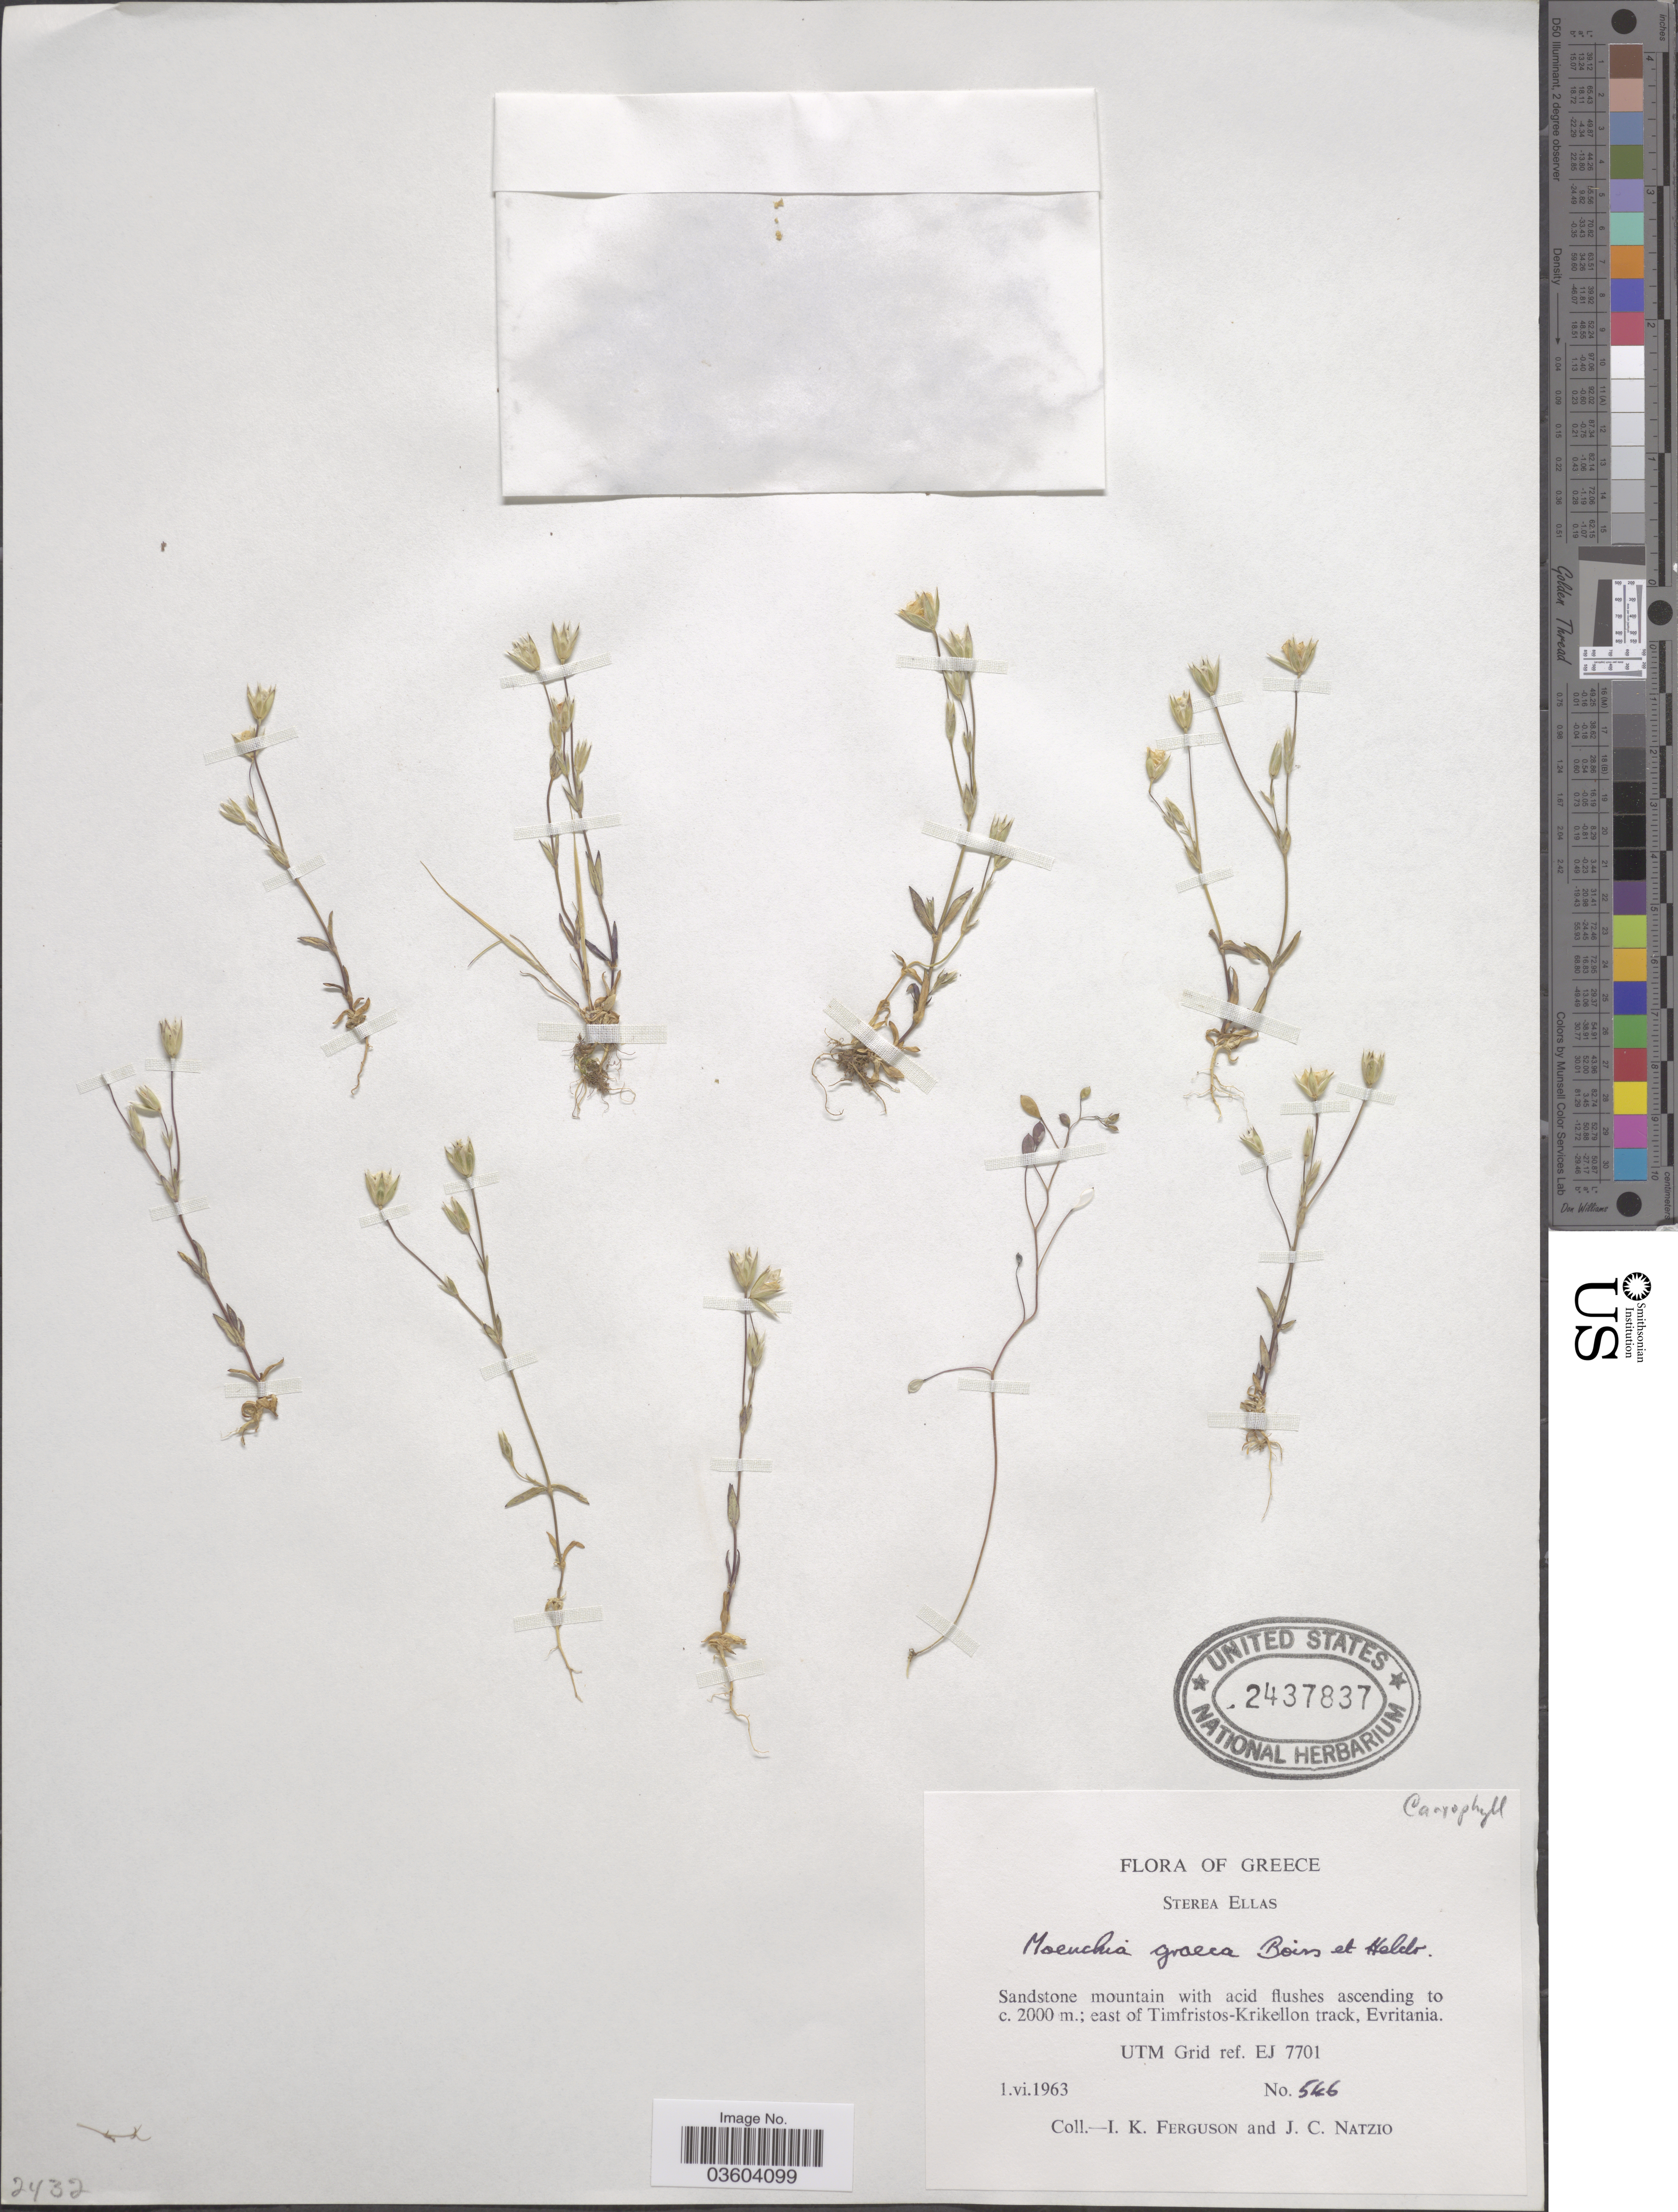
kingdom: Plantae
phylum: Tracheophyta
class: Magnoliopsida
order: Caryophyllales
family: Caryophyllaceae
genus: Moenchia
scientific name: Moenchia graeca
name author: Boiss. & Heldr.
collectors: I. K. Ferguson & J. Natzio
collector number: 546*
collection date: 1963-06-01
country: Greece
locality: Sterea Ellas. East of Timfristos-Krikellon track, Evritania. UTM Grid ref. EJ 7701.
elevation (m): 2000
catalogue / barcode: US 2437837